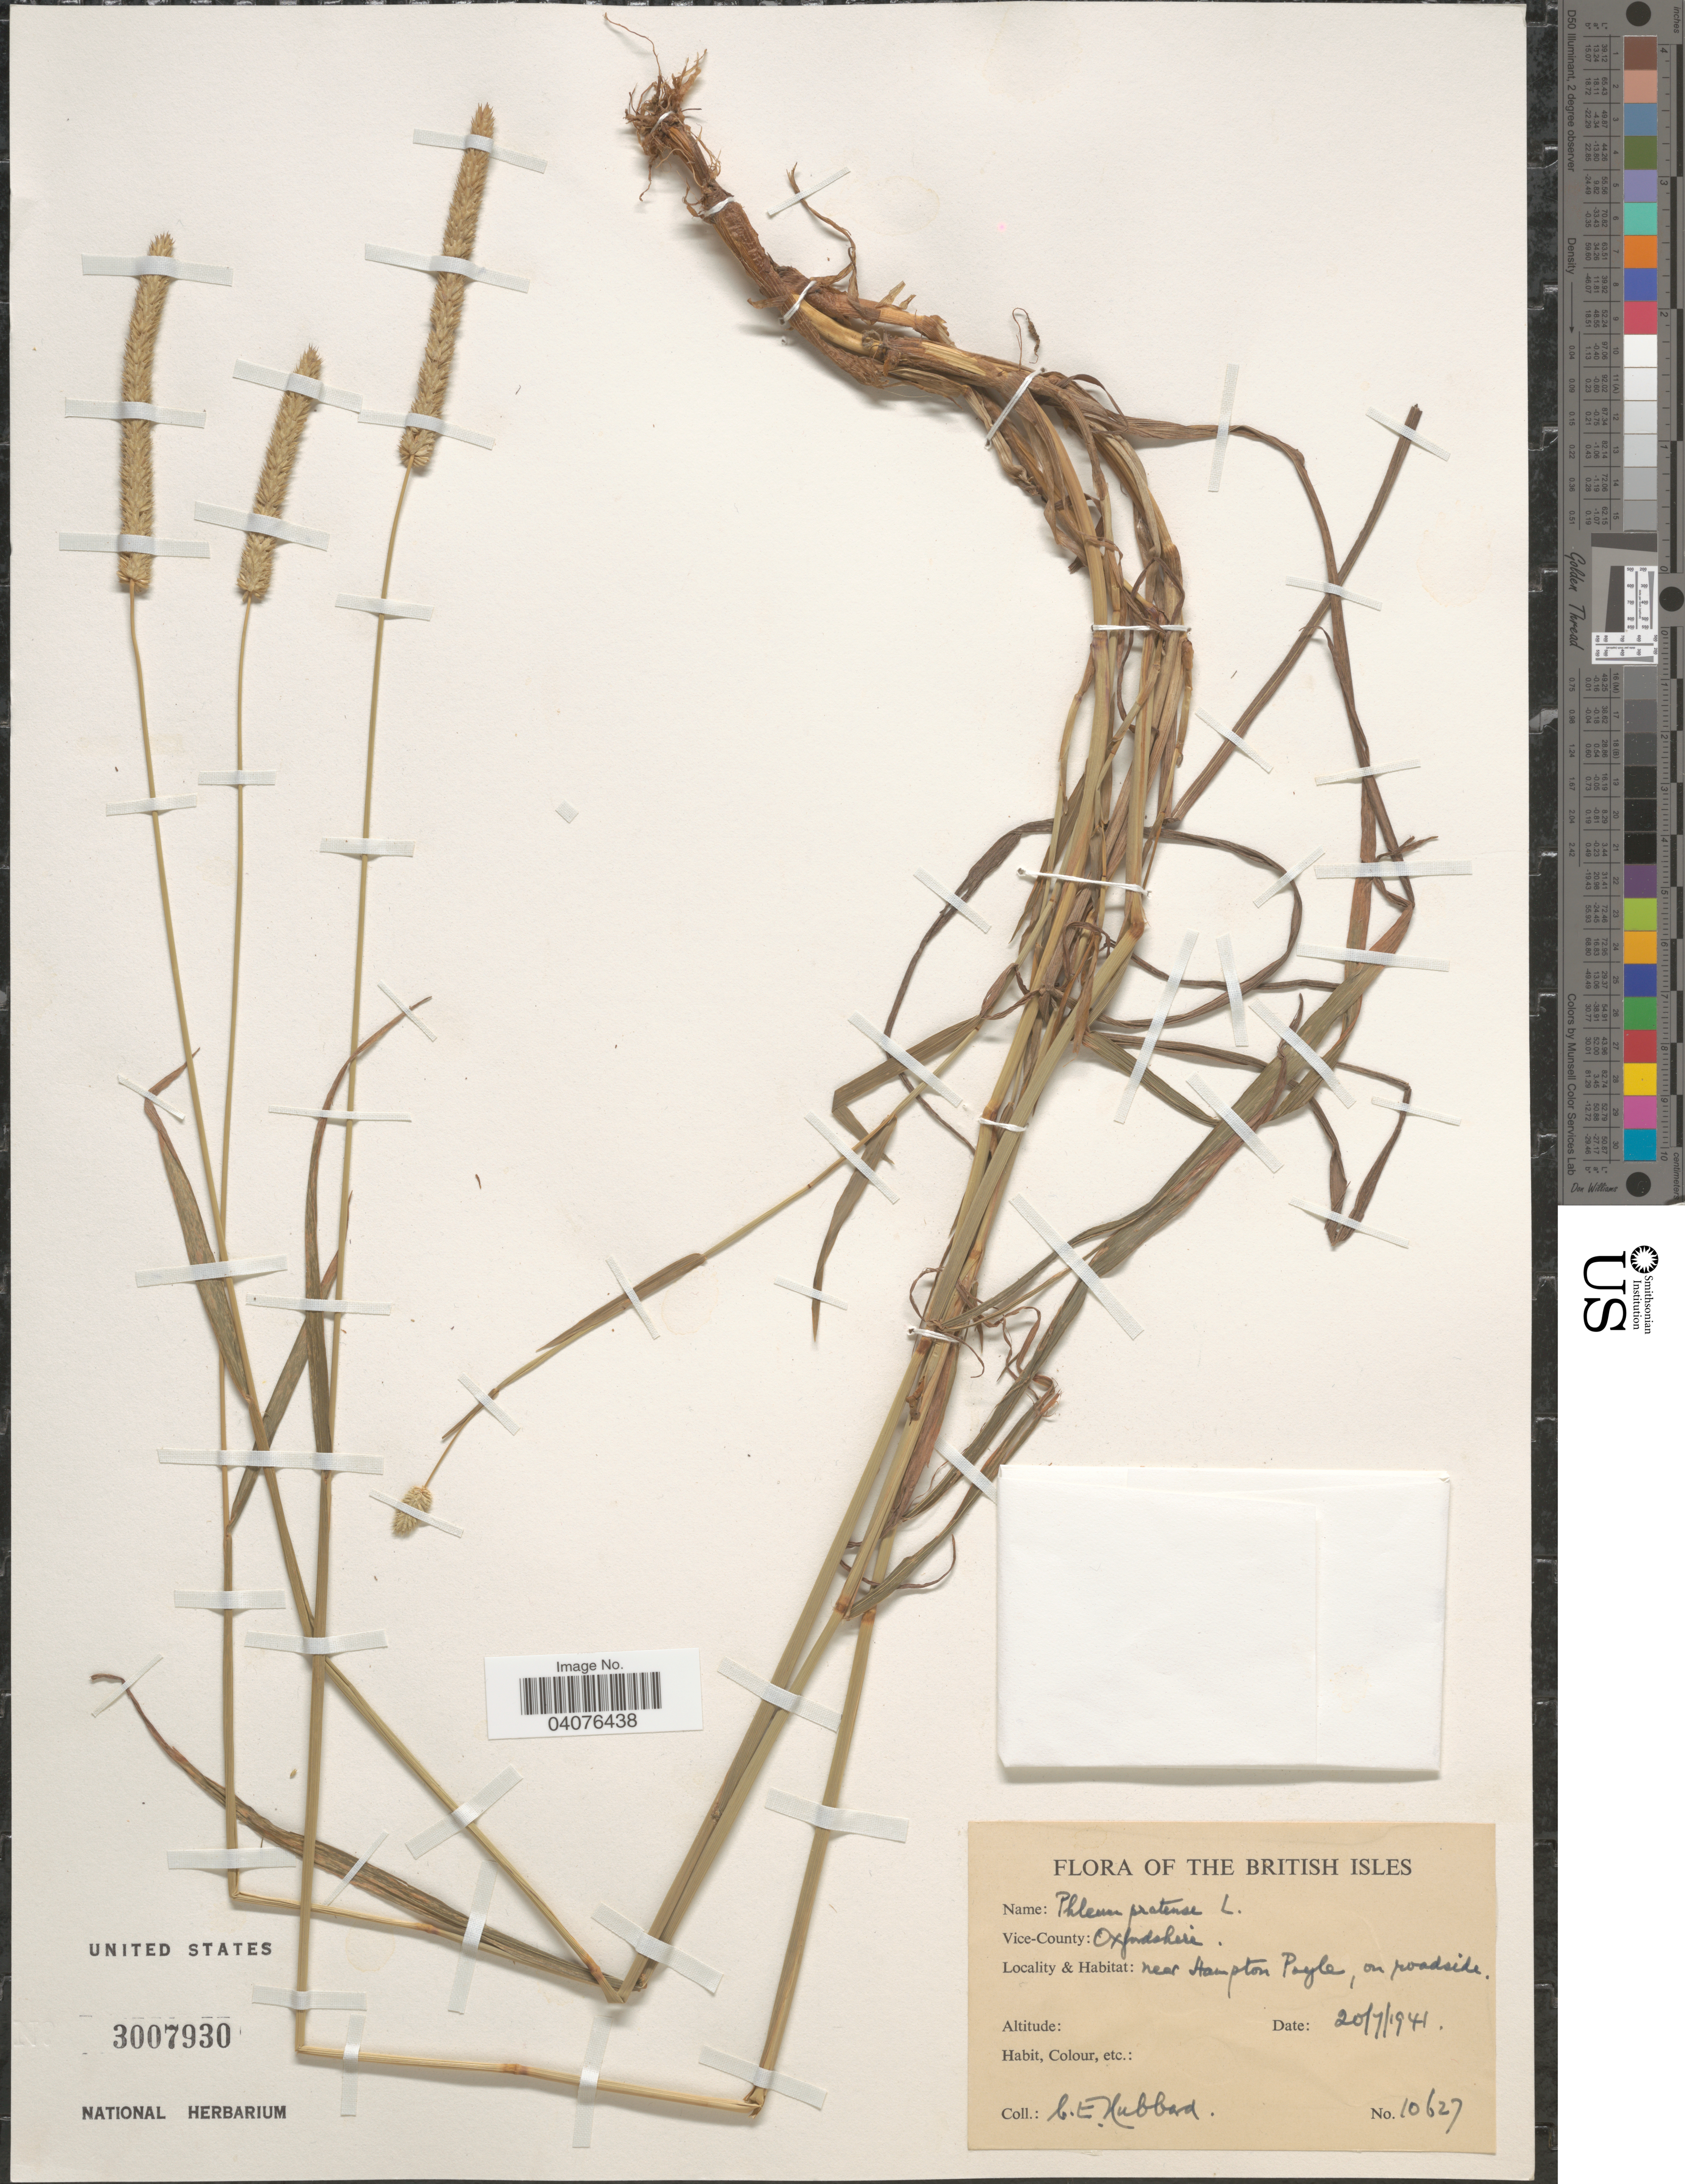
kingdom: Plantae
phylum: Tracheophyta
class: Liliopsida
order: Poales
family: Poaceae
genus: Phleum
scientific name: Phleum pratense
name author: L.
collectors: C. E. Hubbard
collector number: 10627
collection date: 1941-07-20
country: United Kingdom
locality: The British Isles. Vice-County: Oxfordshire. Near Hampton Poyle, on roadside.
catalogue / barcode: US 3007930